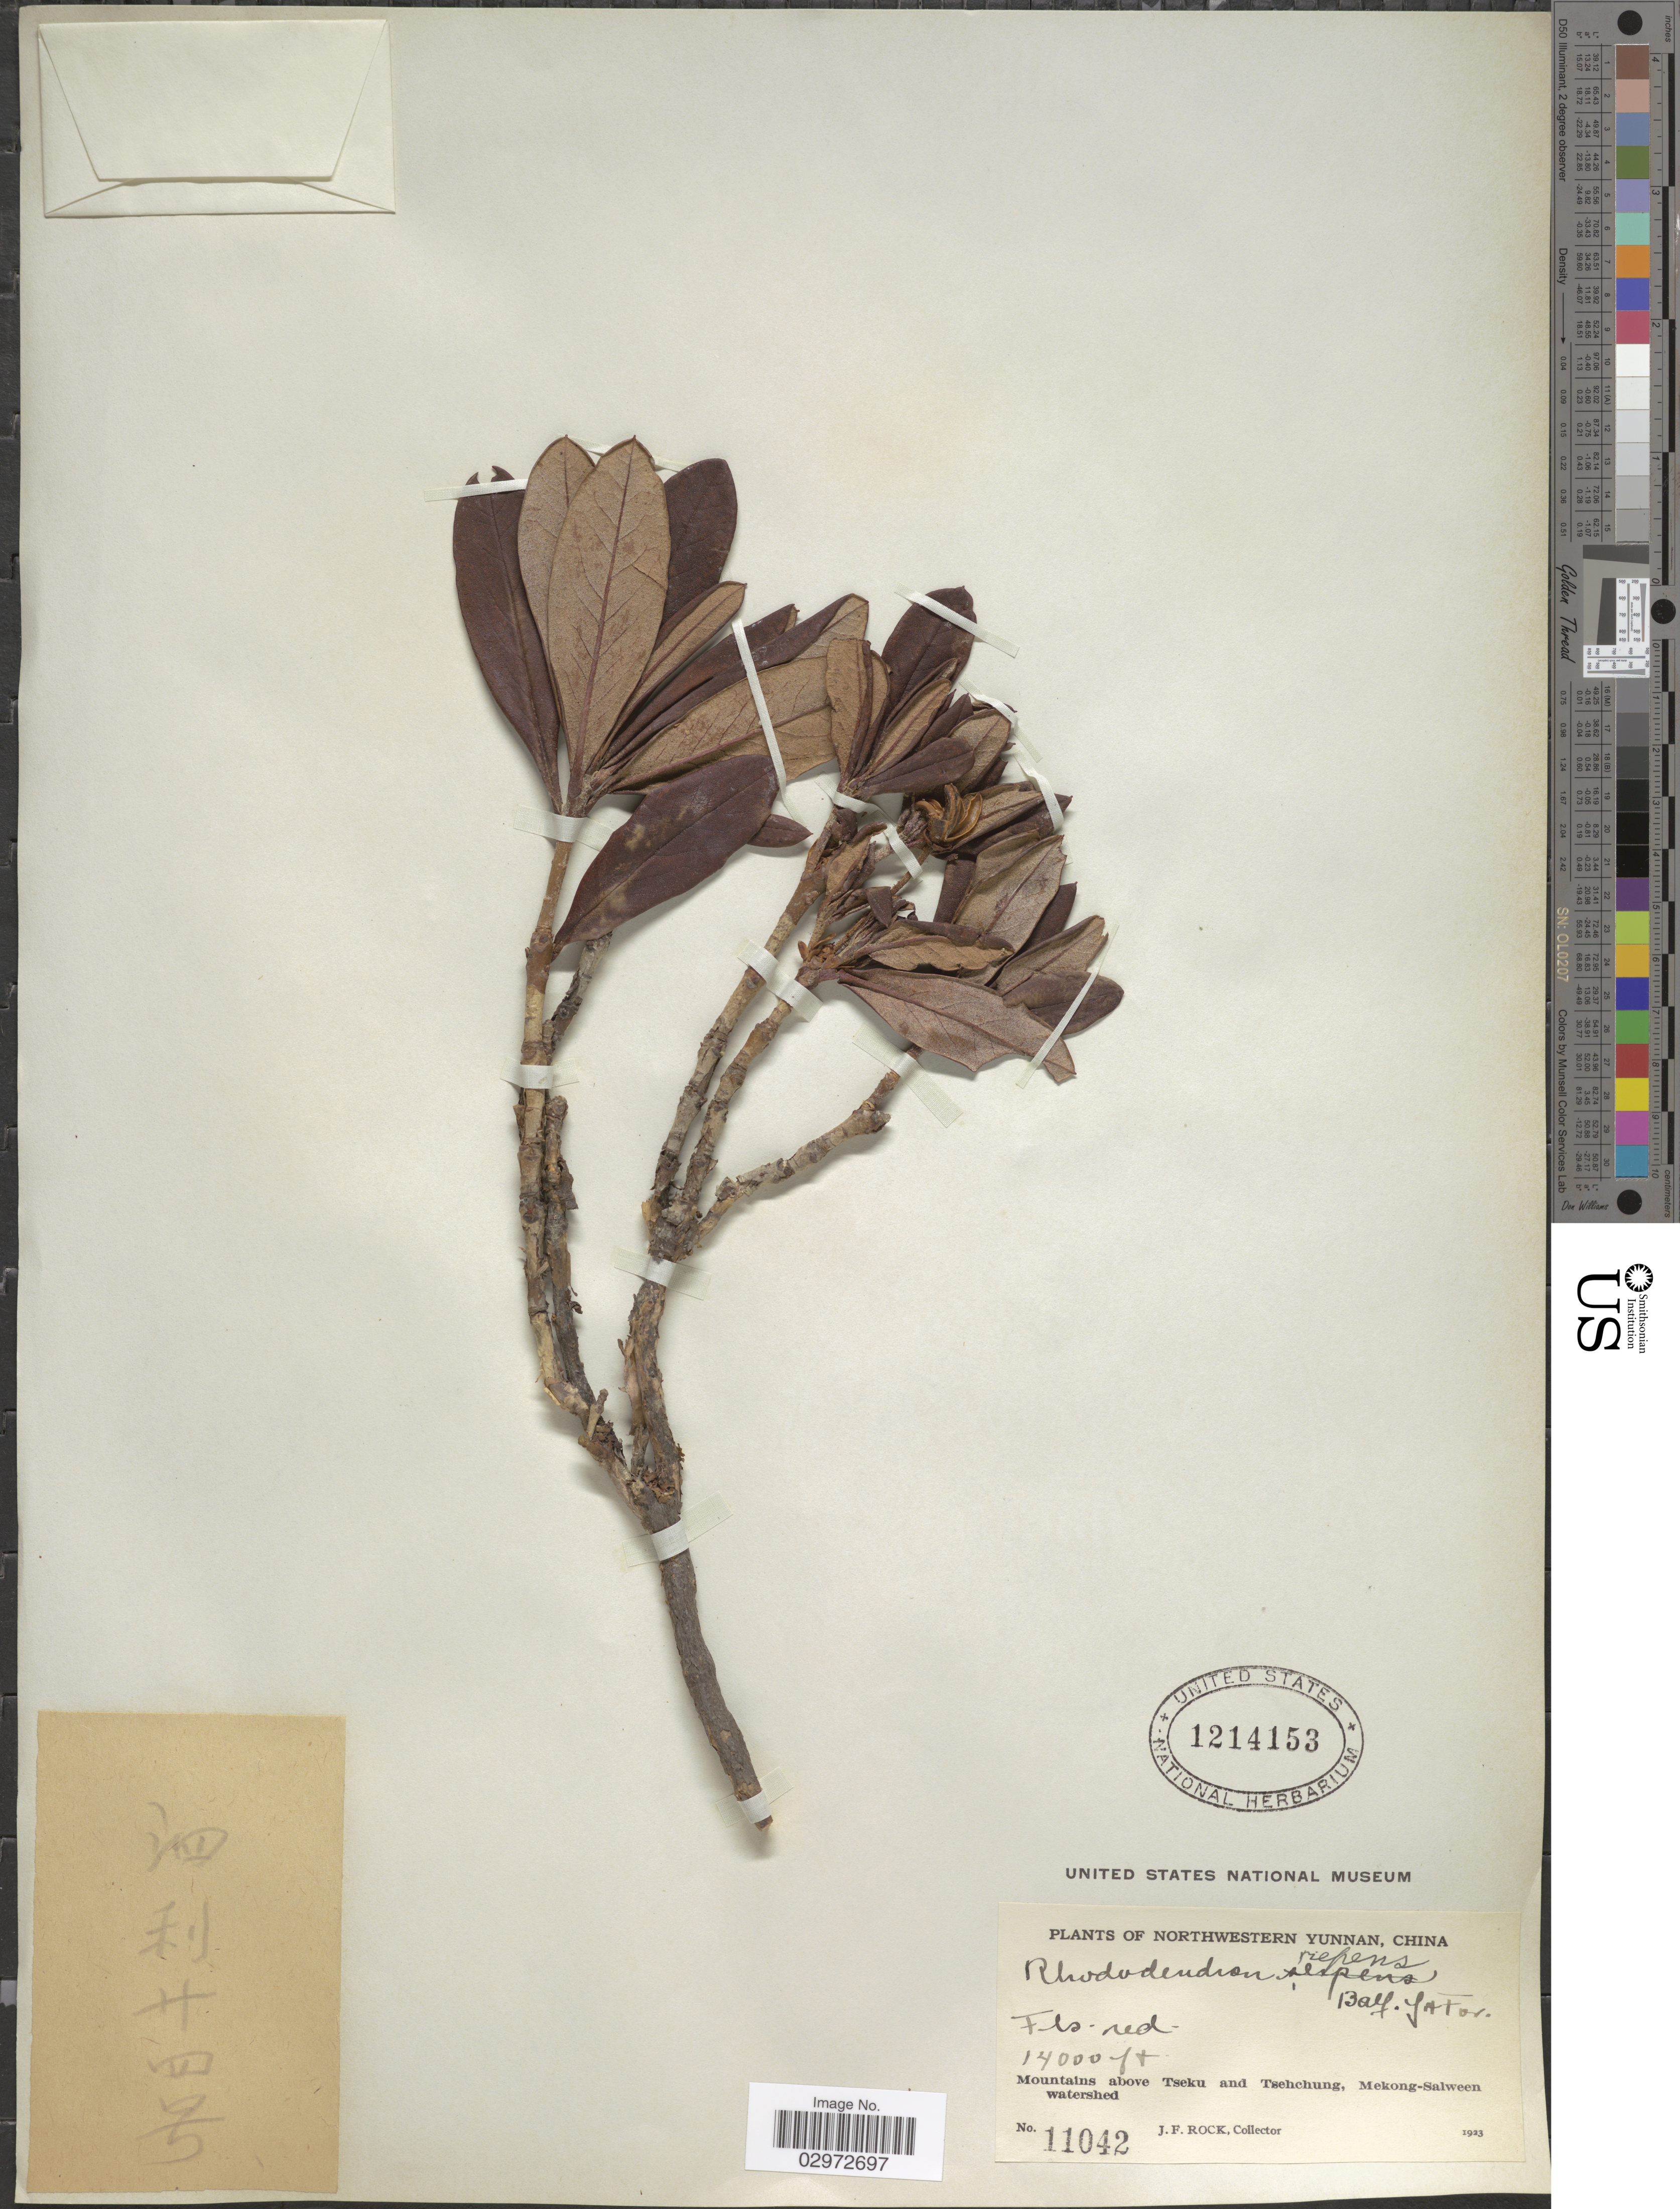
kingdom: Plantae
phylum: Tracheophyta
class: Magnoliopsida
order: Ericales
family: Ericaceae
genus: Rhododendron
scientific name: Rhododendron repens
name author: Balf. f. & Forrest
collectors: J. Rock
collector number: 11042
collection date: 1923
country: China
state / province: Yunnan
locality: Northwestern Yunnan. Mountains above Tseku and Tsehchung, Mekong-Salween watershed.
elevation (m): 4267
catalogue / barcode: US 1214153